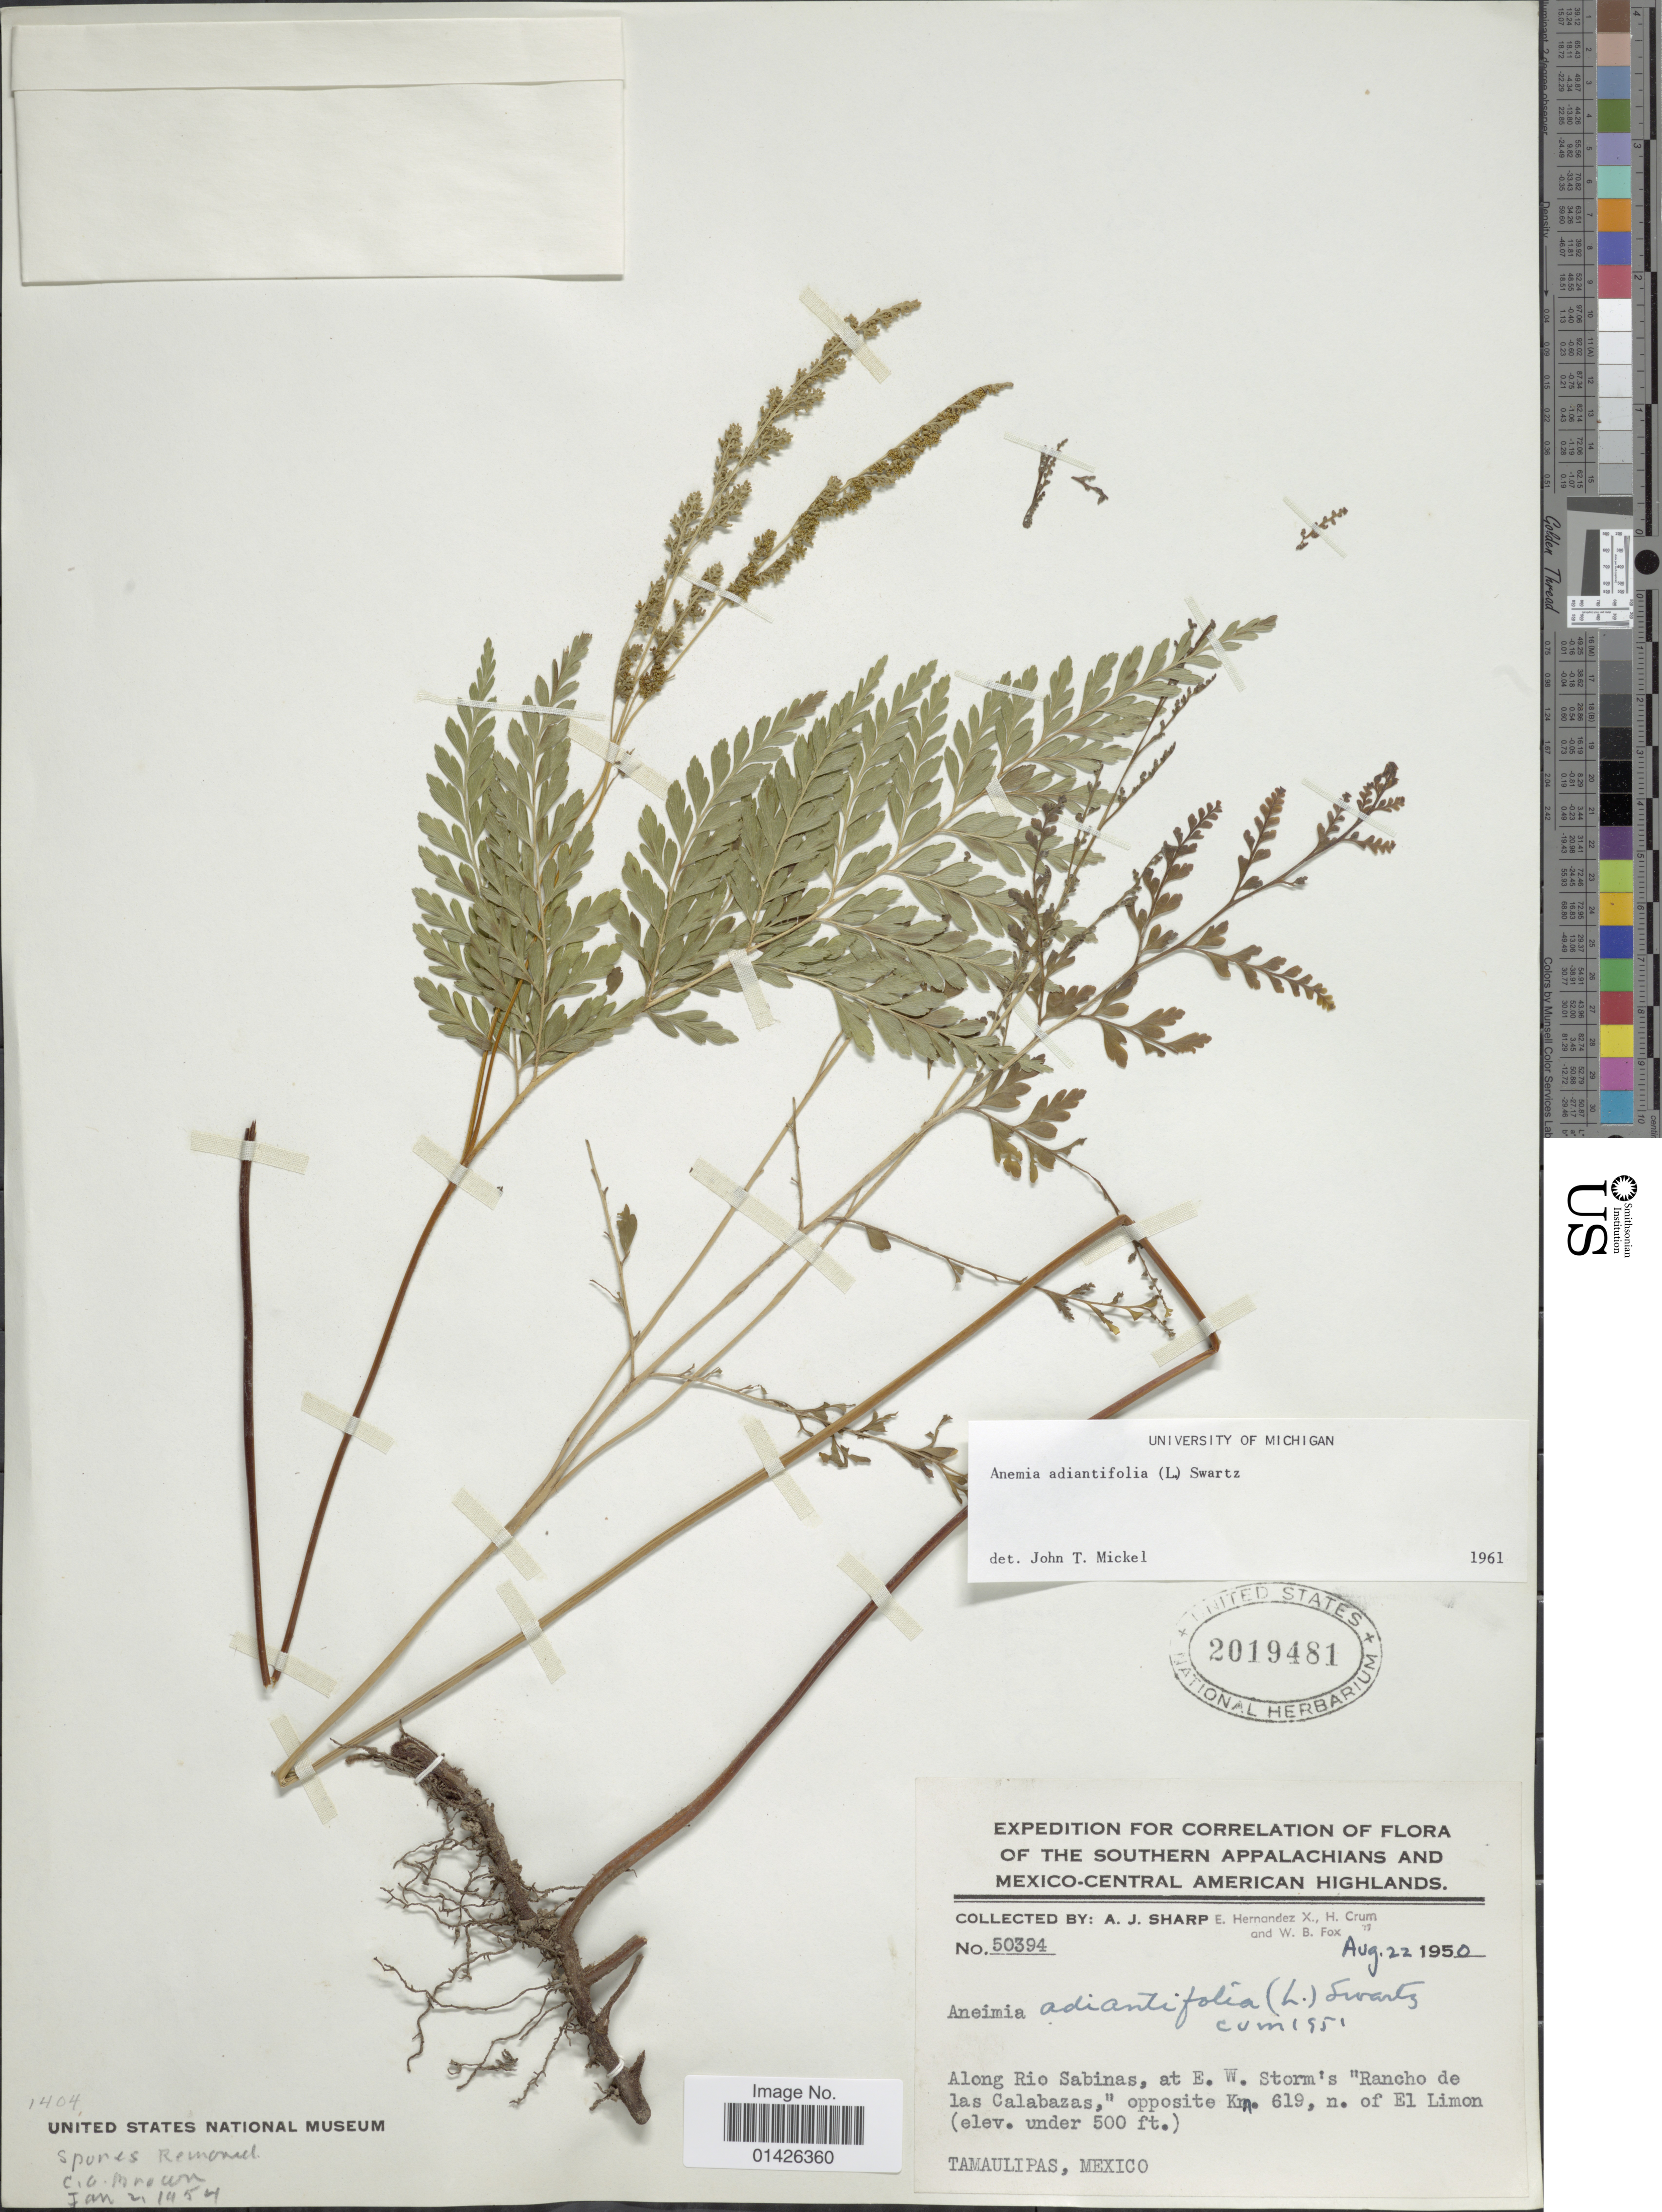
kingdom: Plantae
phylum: Tracheophyta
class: Polypodiopsida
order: Schizaeales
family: Anemiaceae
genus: Anemia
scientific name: Anemia adiantifolia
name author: (L.) Sw.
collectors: A. J. Sharp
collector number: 50394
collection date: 1950-08-22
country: Mexico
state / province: Tamaulipas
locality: Along Rio Sabinas, at E.W. Storm's 'Rancho de las Calabazas, ' opposite Km. 619, n. of El Limon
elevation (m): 152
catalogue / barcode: US 2019481